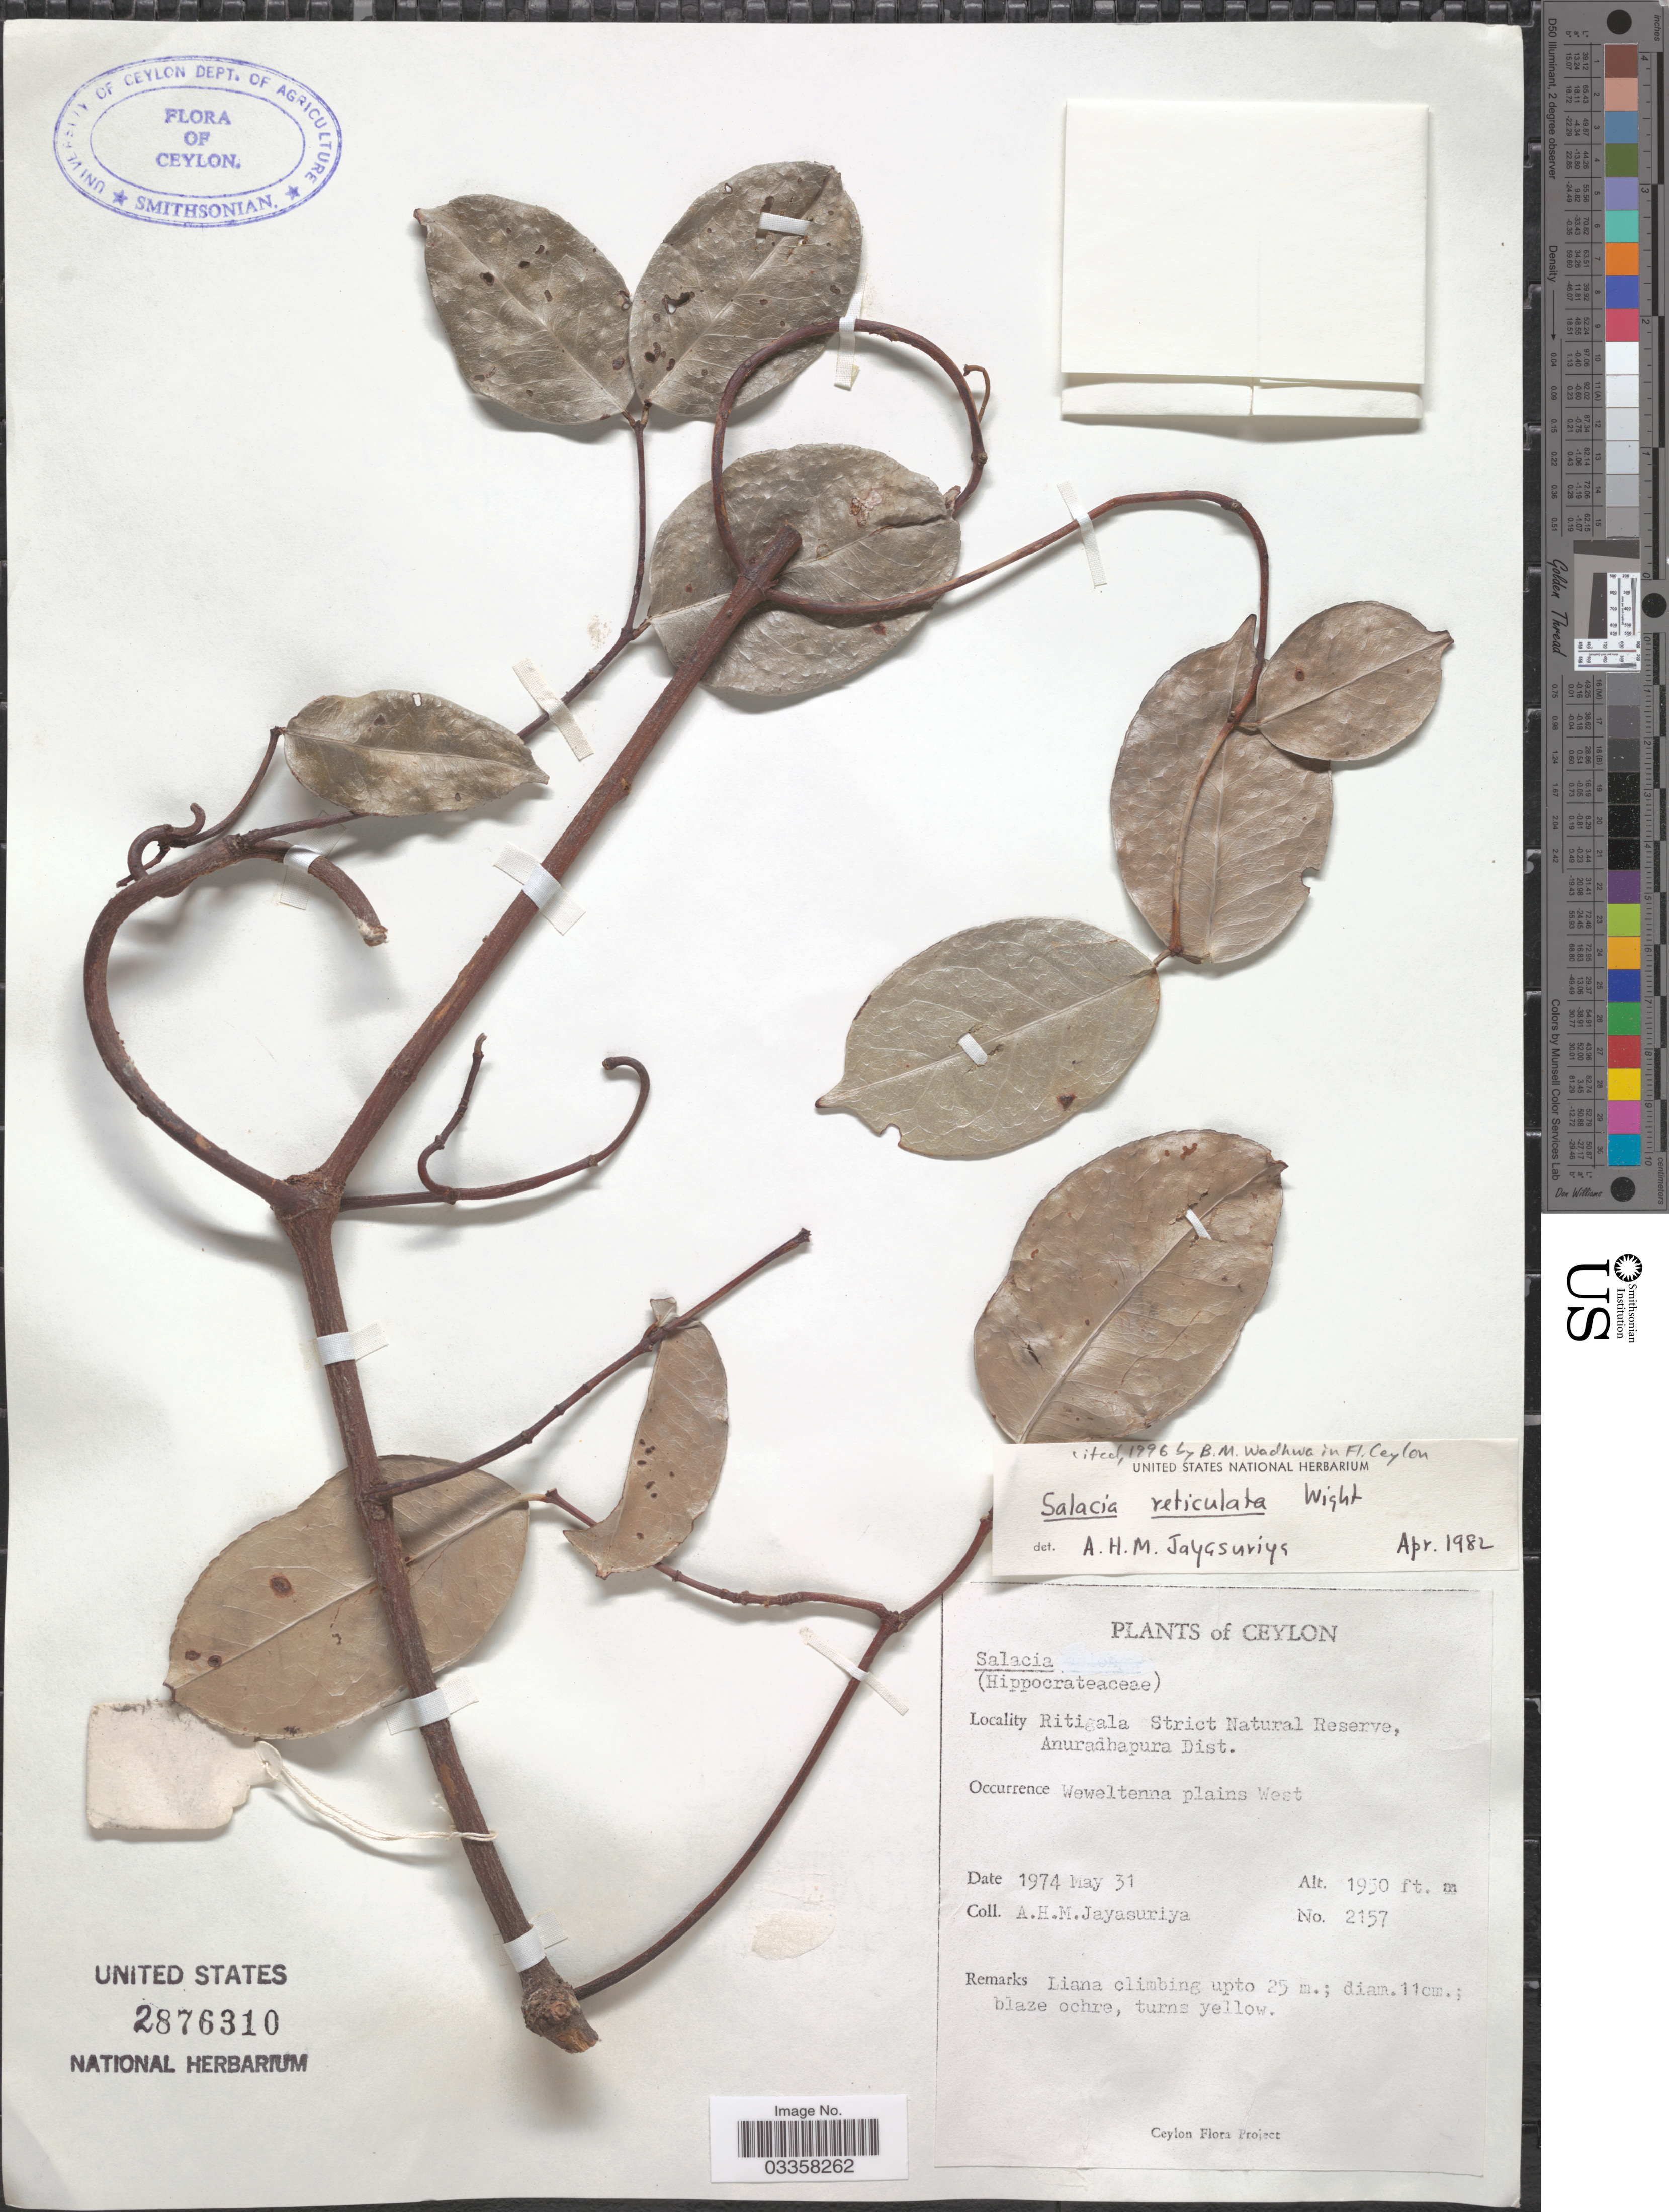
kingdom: Plantae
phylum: Tracheophyta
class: Magnoliopsida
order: Celastrales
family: Celastraceae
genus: Salacia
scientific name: Salacia reticulata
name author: Wight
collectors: A. H. Jayasuriya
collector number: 2157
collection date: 1974-05-31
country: Sri Lanka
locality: Ceylon. Ritigala Strict Natural Reserve, Anuradhapura Dist. Weweltenna plains West.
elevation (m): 594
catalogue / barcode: US 2876310